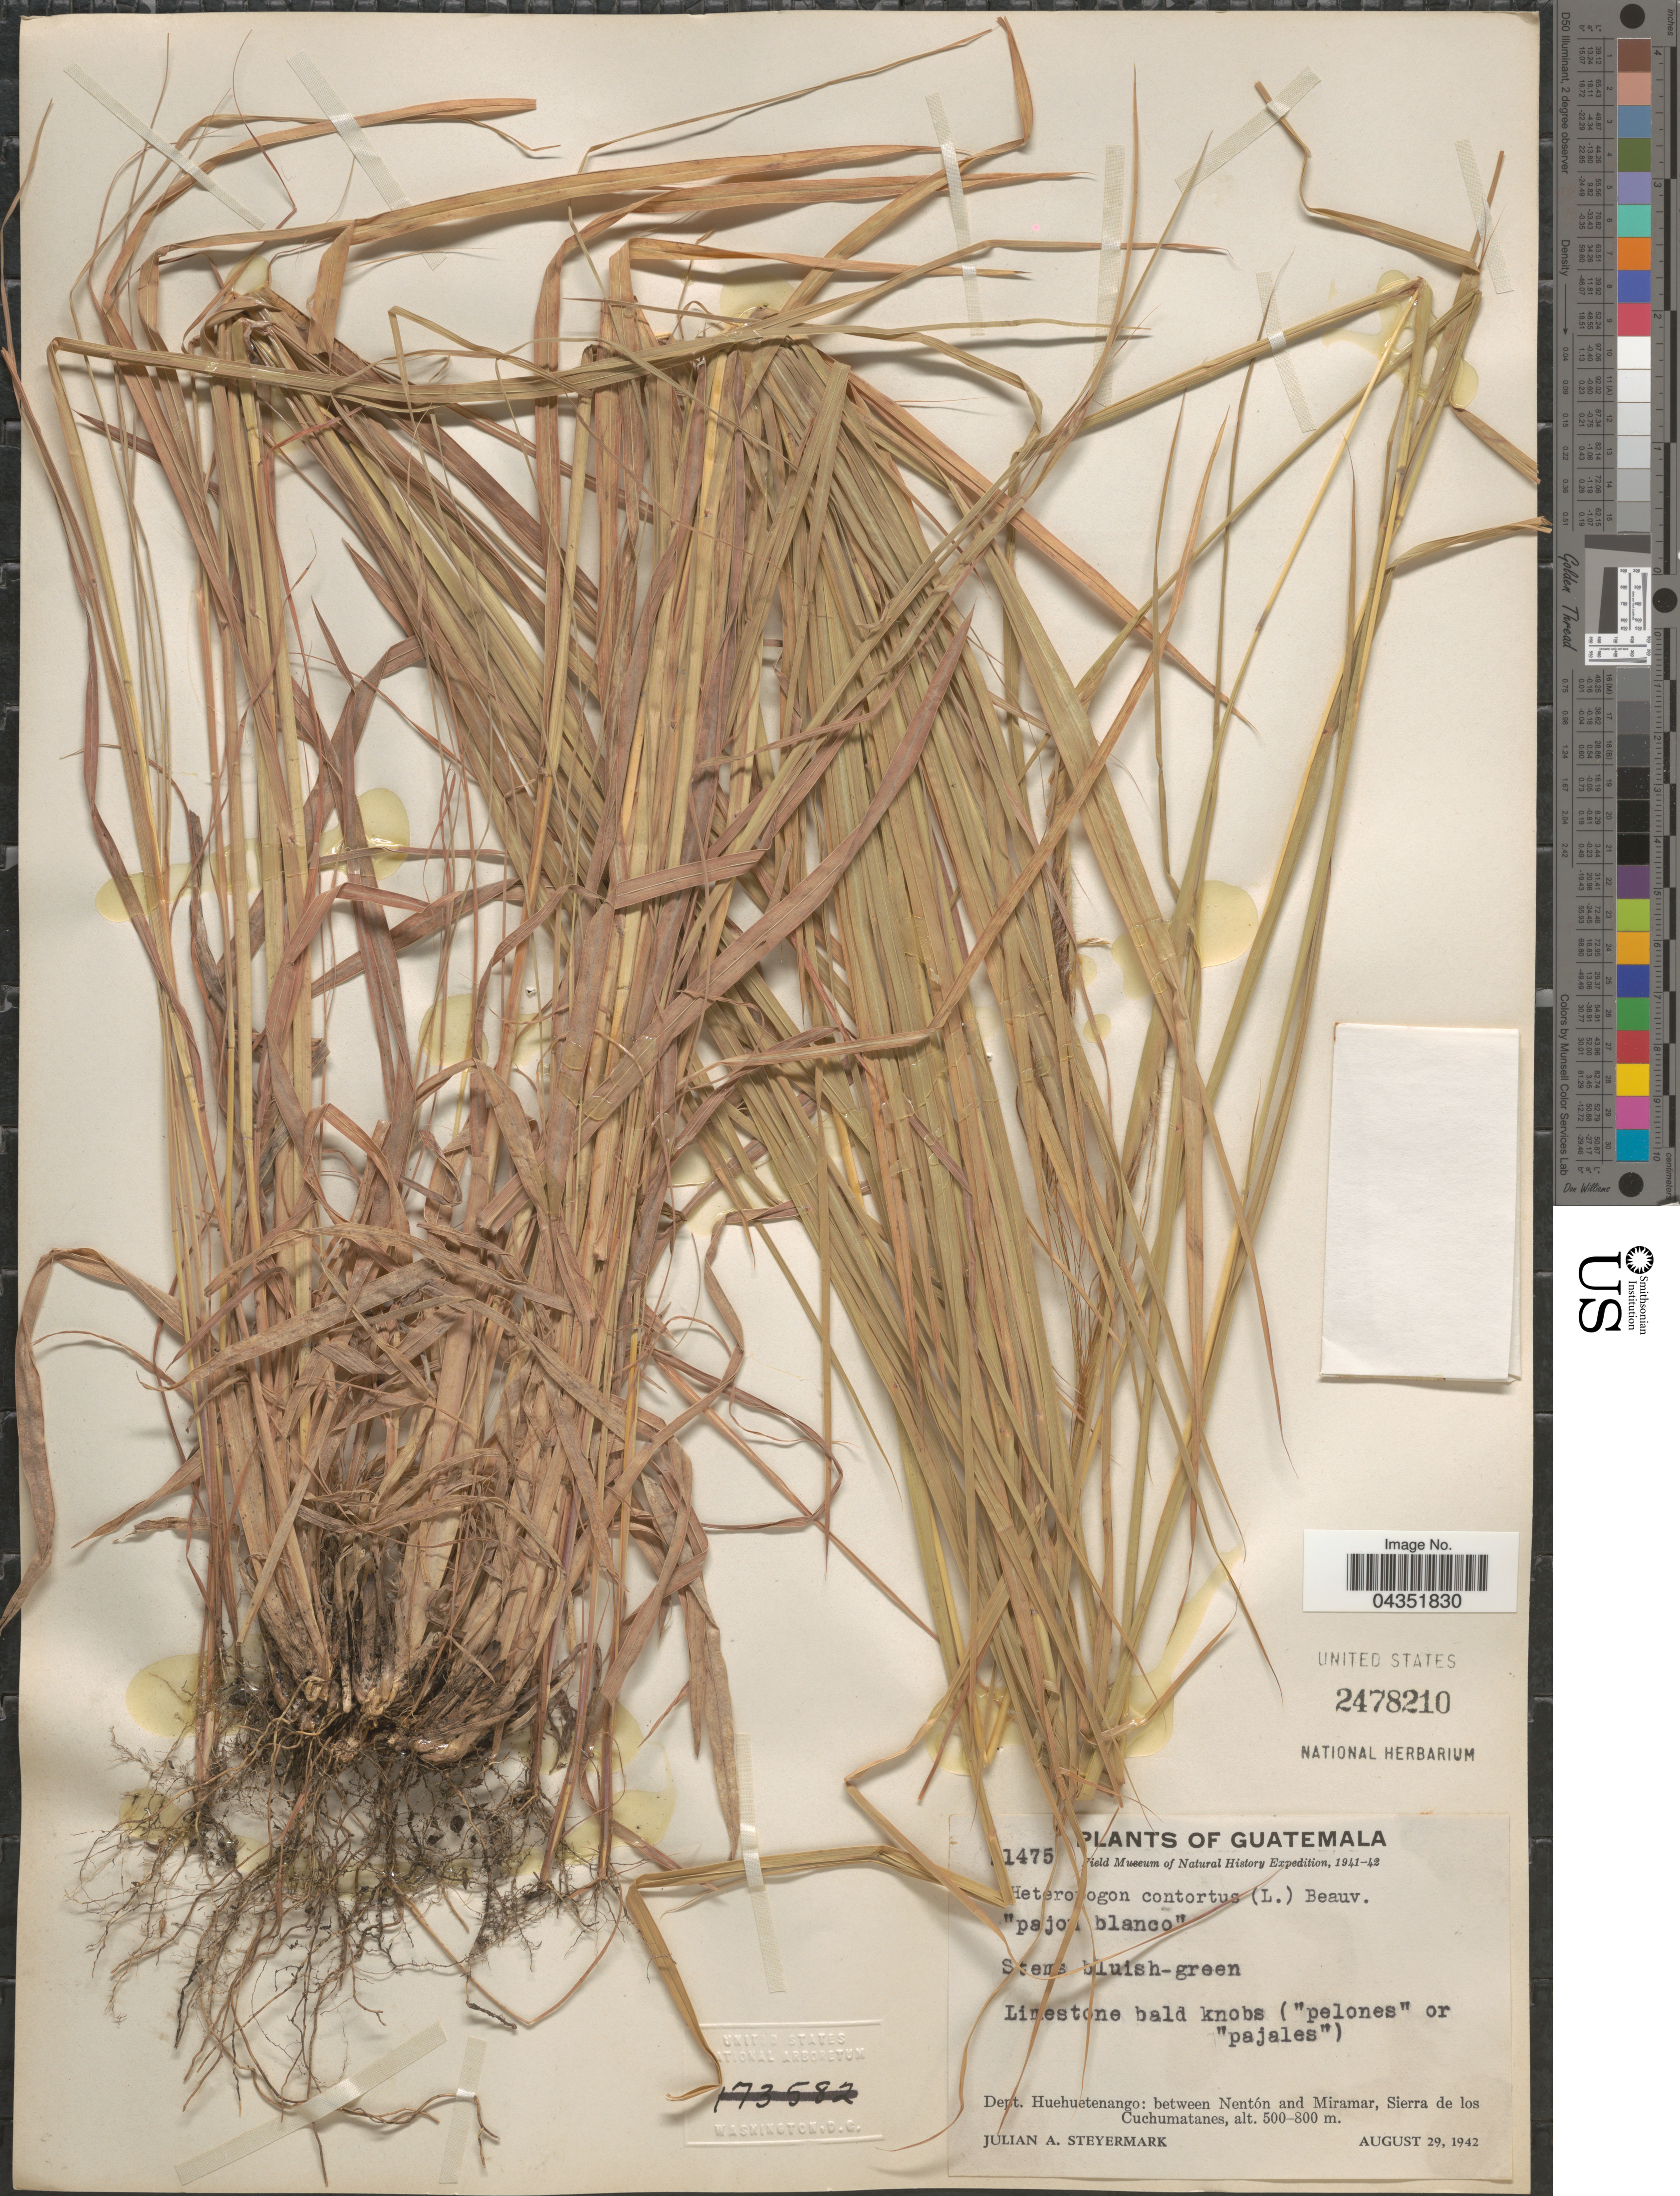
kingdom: Plantae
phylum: Tracheophyta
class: Liliopsida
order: Poales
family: Poaceae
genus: Heteropogon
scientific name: Heteropogon melanocarpus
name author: (Elliott) Benth.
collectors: J. Steyermark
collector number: !1475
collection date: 1942-08-29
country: Guatemala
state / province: Huehuetenango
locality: Field Museum of Natural History Expedition, 1941-42. Dept. Huehuetenango: between Nentón and Miramar, Sierra de los Cuchumatanes.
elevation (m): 500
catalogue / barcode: US 2478210